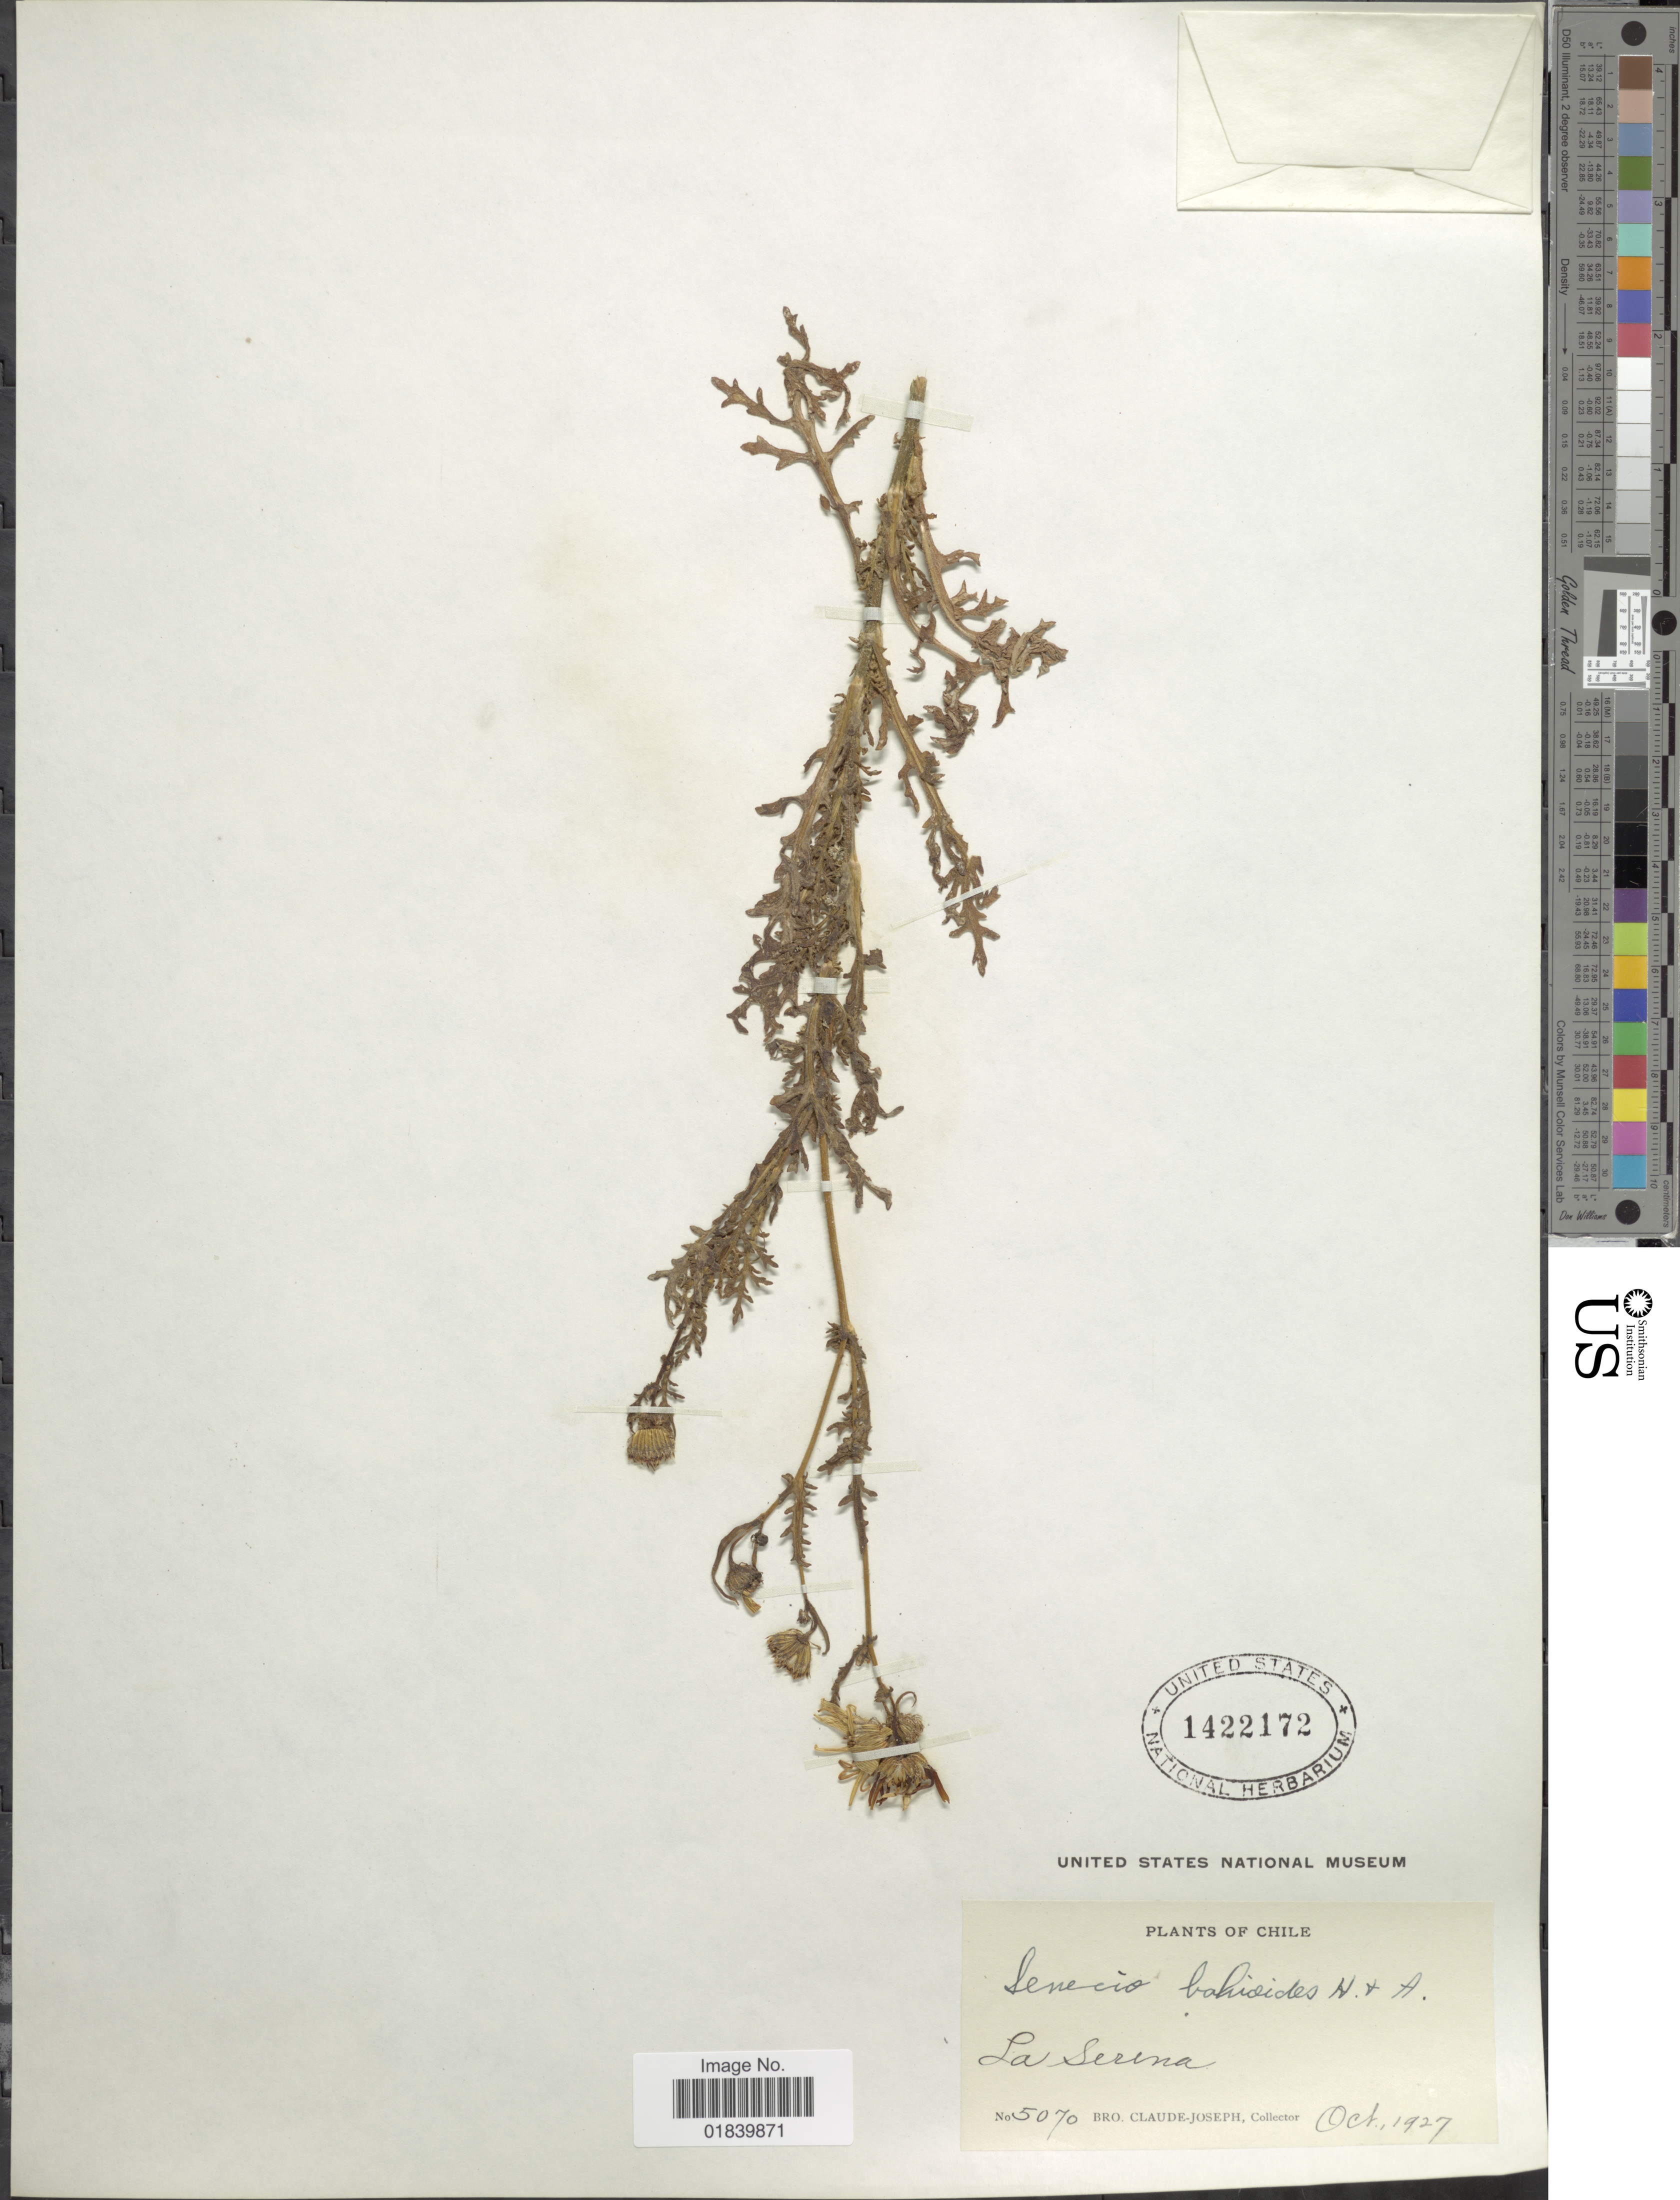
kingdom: Plantae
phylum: Tracheophyta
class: Magnoliopsida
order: Asterales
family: Asteraceae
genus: Senecio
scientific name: Senecio bahioides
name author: Hook. & Arn.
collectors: Bro. Claude-Joseph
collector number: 5070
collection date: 1927-10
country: Chile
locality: La Serena.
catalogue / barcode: US 1422172